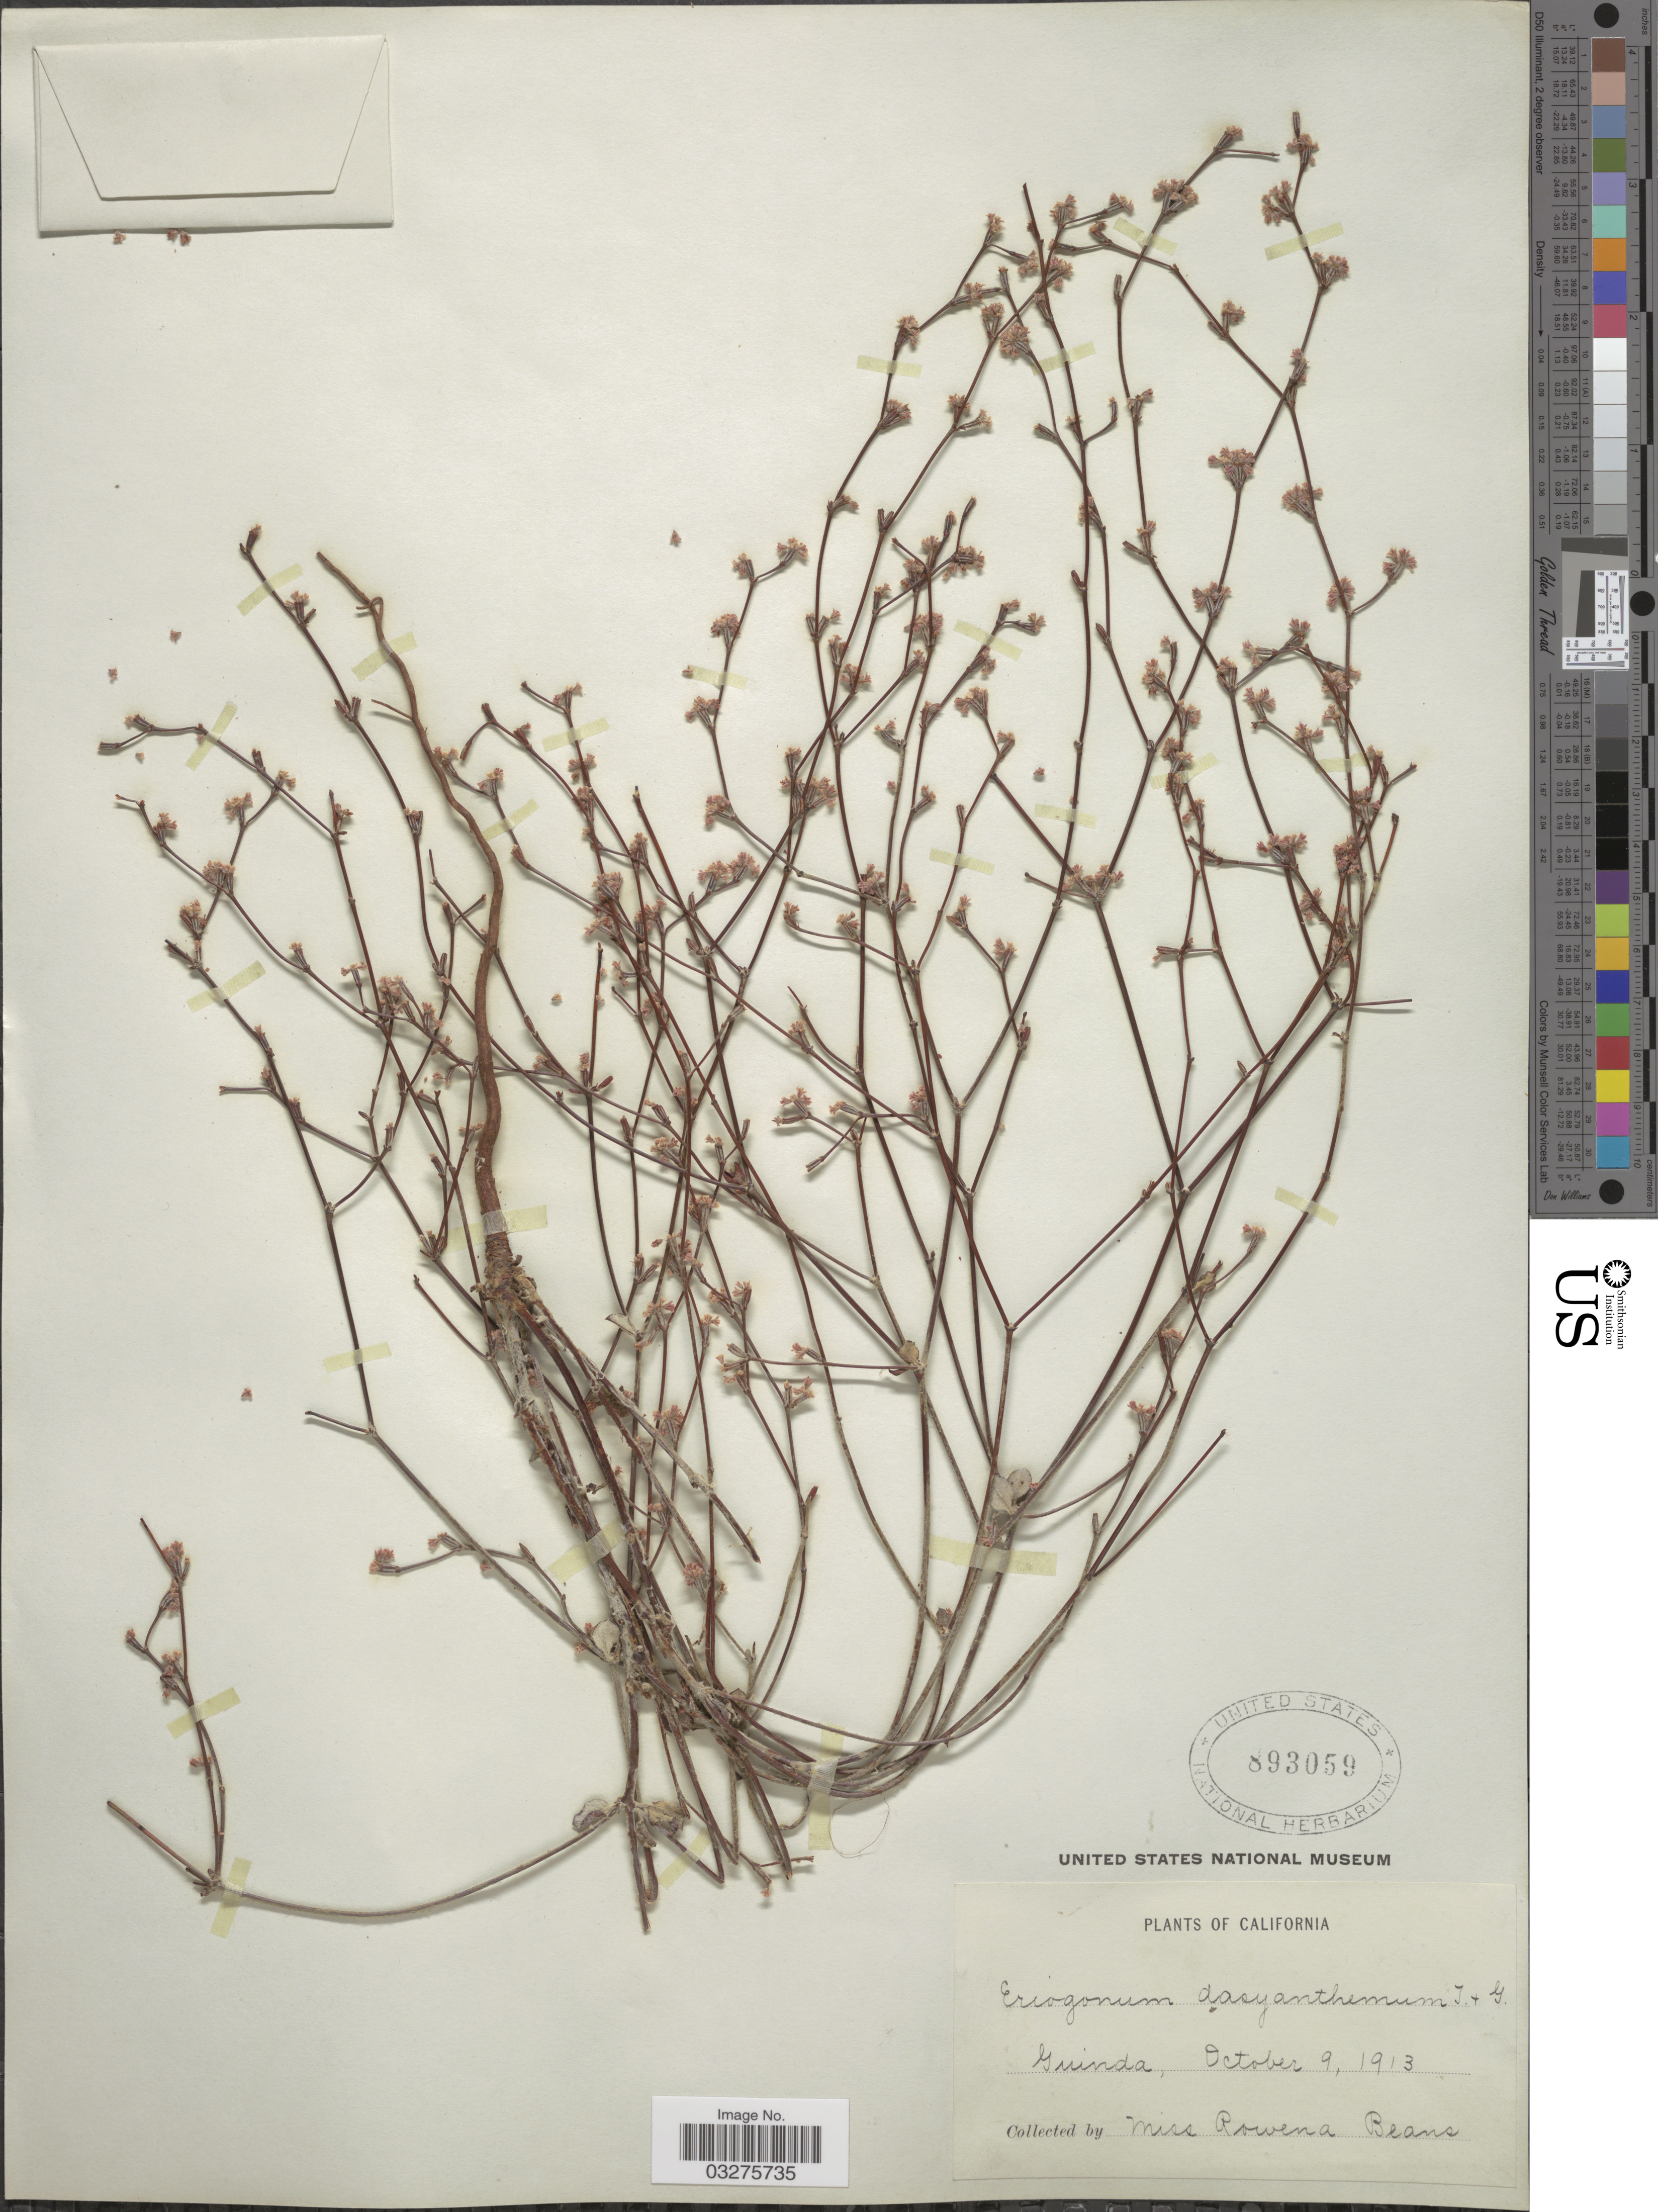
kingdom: Plantae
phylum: Tracheophyta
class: Magnoliopsida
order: Caryophyllales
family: Polygonaceae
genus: Eriogonum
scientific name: Eriogonum dasyanthemum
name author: Torr. & A. Gray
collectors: R. Beans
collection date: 1913-10-09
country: United States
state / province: California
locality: Guinda.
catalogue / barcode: US 893059